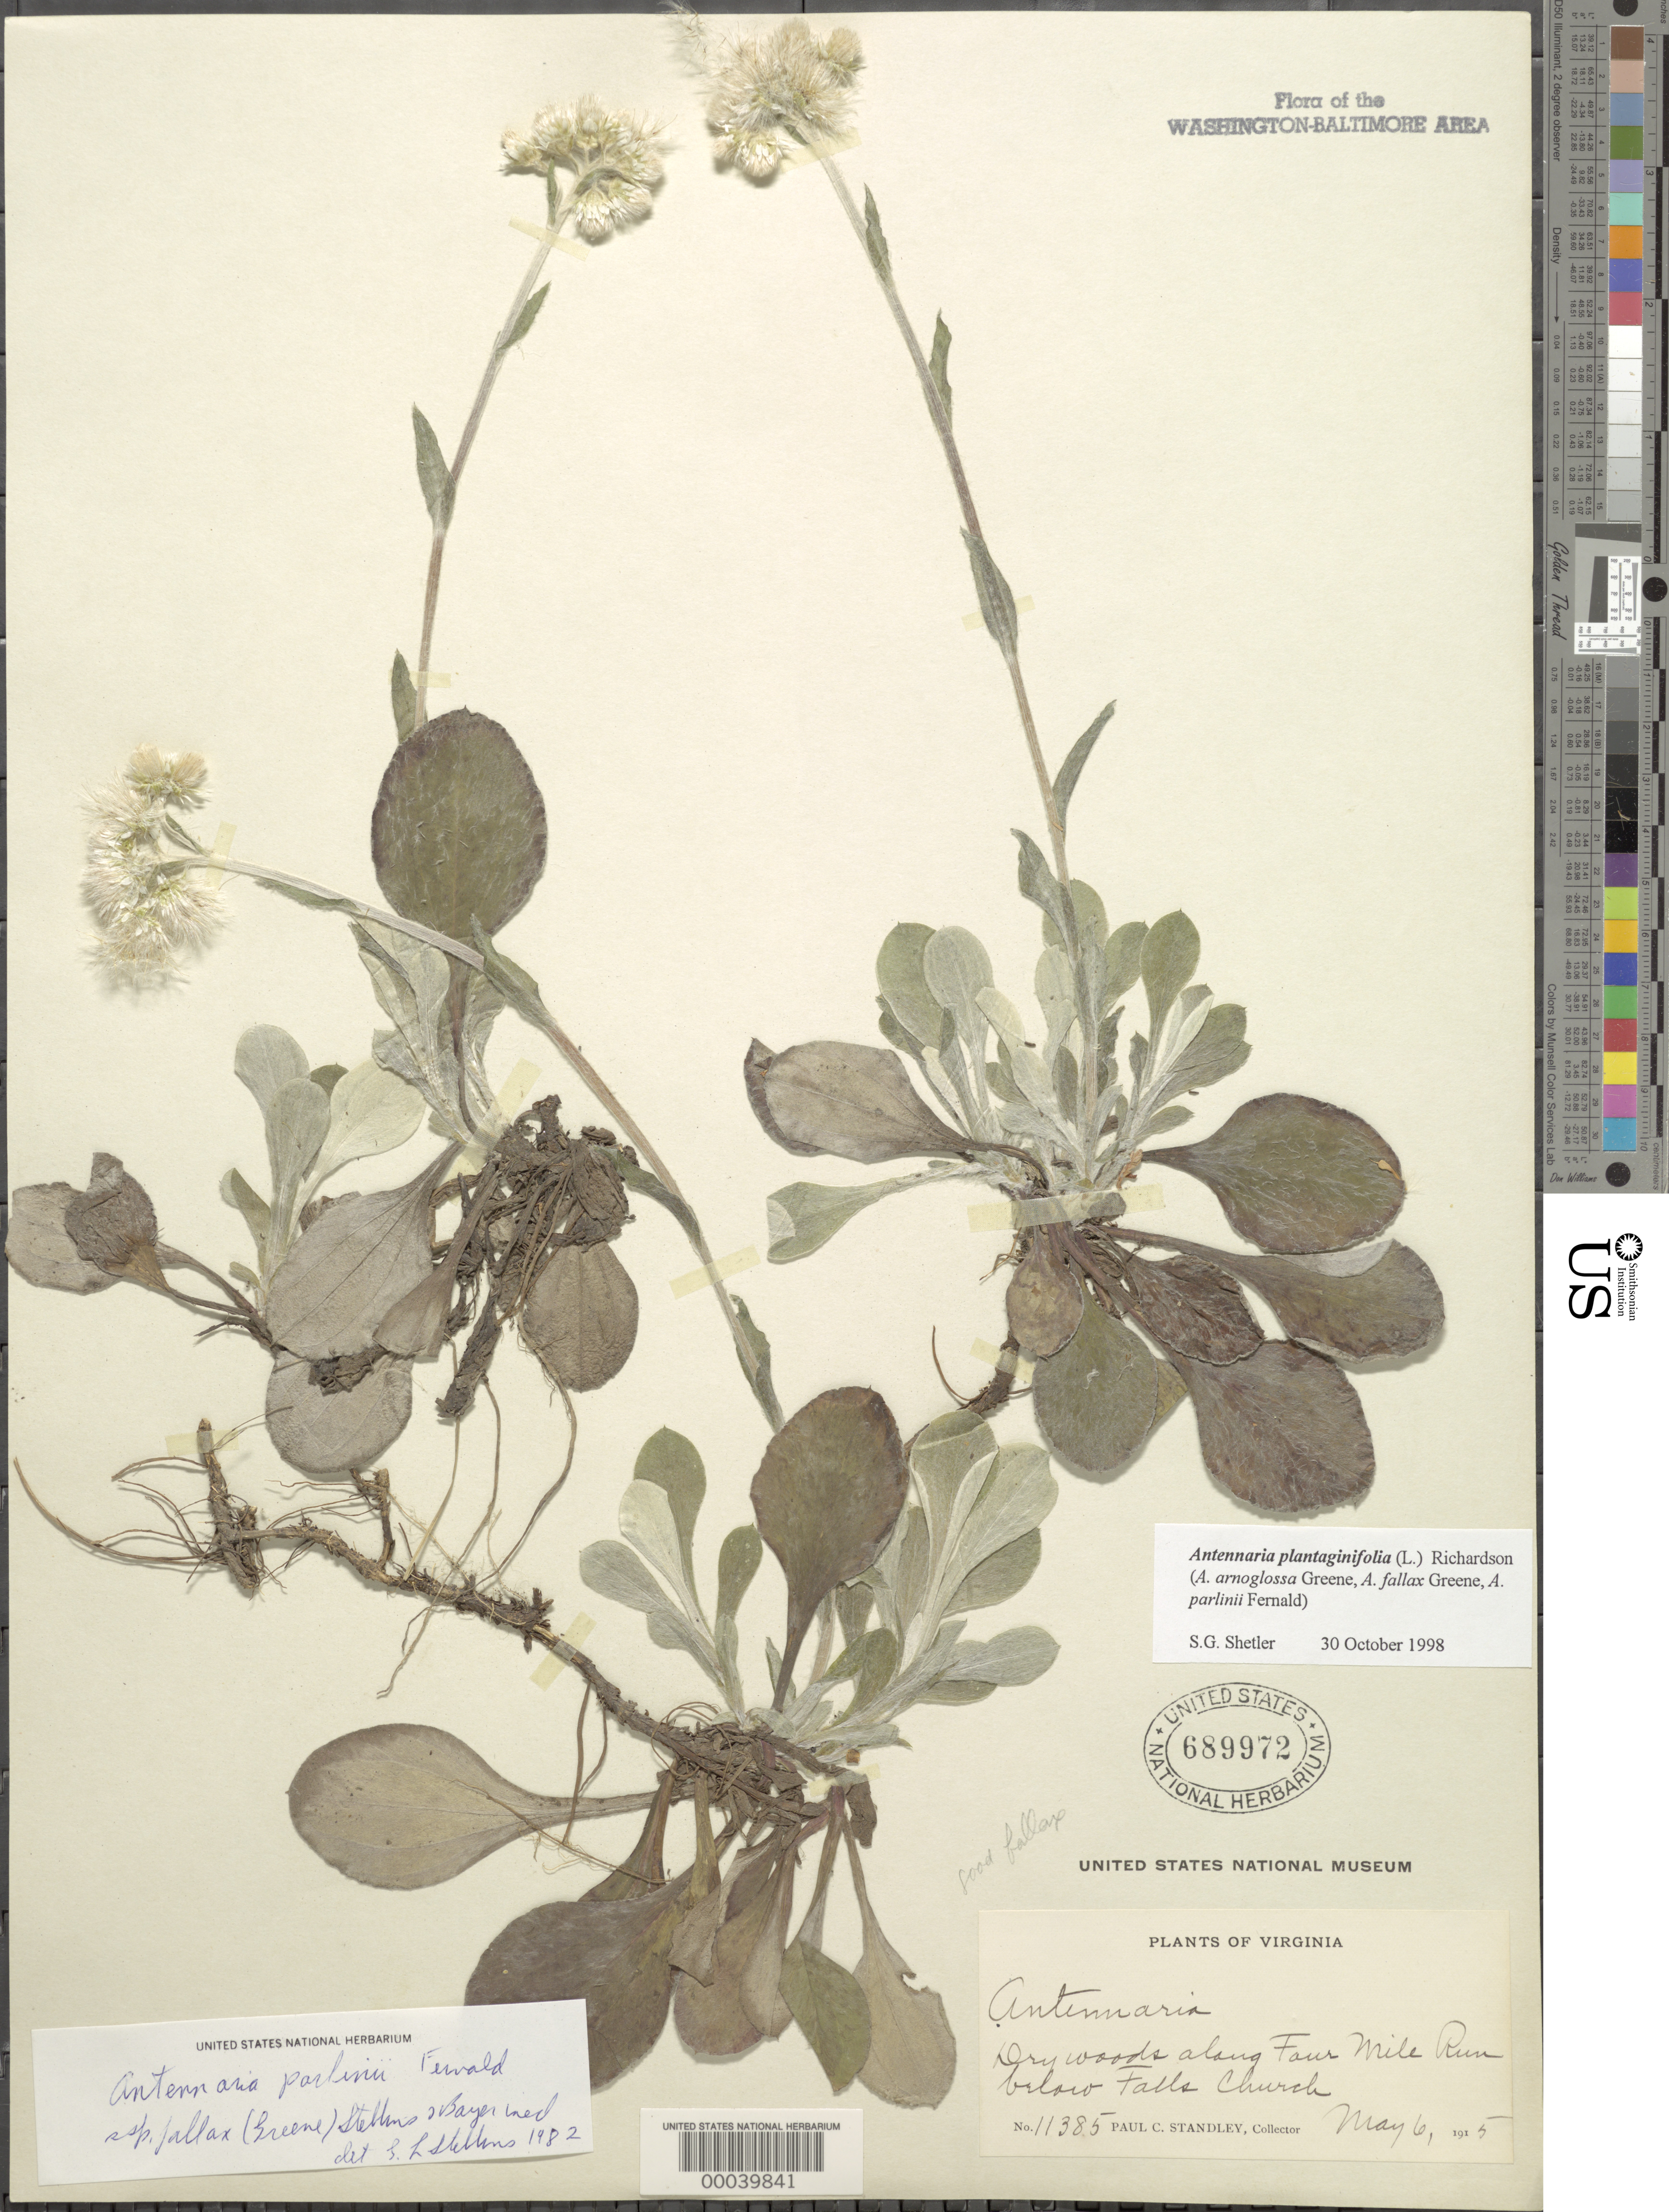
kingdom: Plantae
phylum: Tracheophyta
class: Magnoliopsida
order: Asterales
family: Asteraceae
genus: Antennaria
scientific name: Antennaria plantaginifolia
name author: (L.) Richardson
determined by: Steebins, G. L.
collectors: P. C. Standley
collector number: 11385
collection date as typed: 06 May 1915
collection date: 1915-05-06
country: United States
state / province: Virginia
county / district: Arlington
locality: Four Mile Run below Falls Church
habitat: Dry woods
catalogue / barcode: US 689972